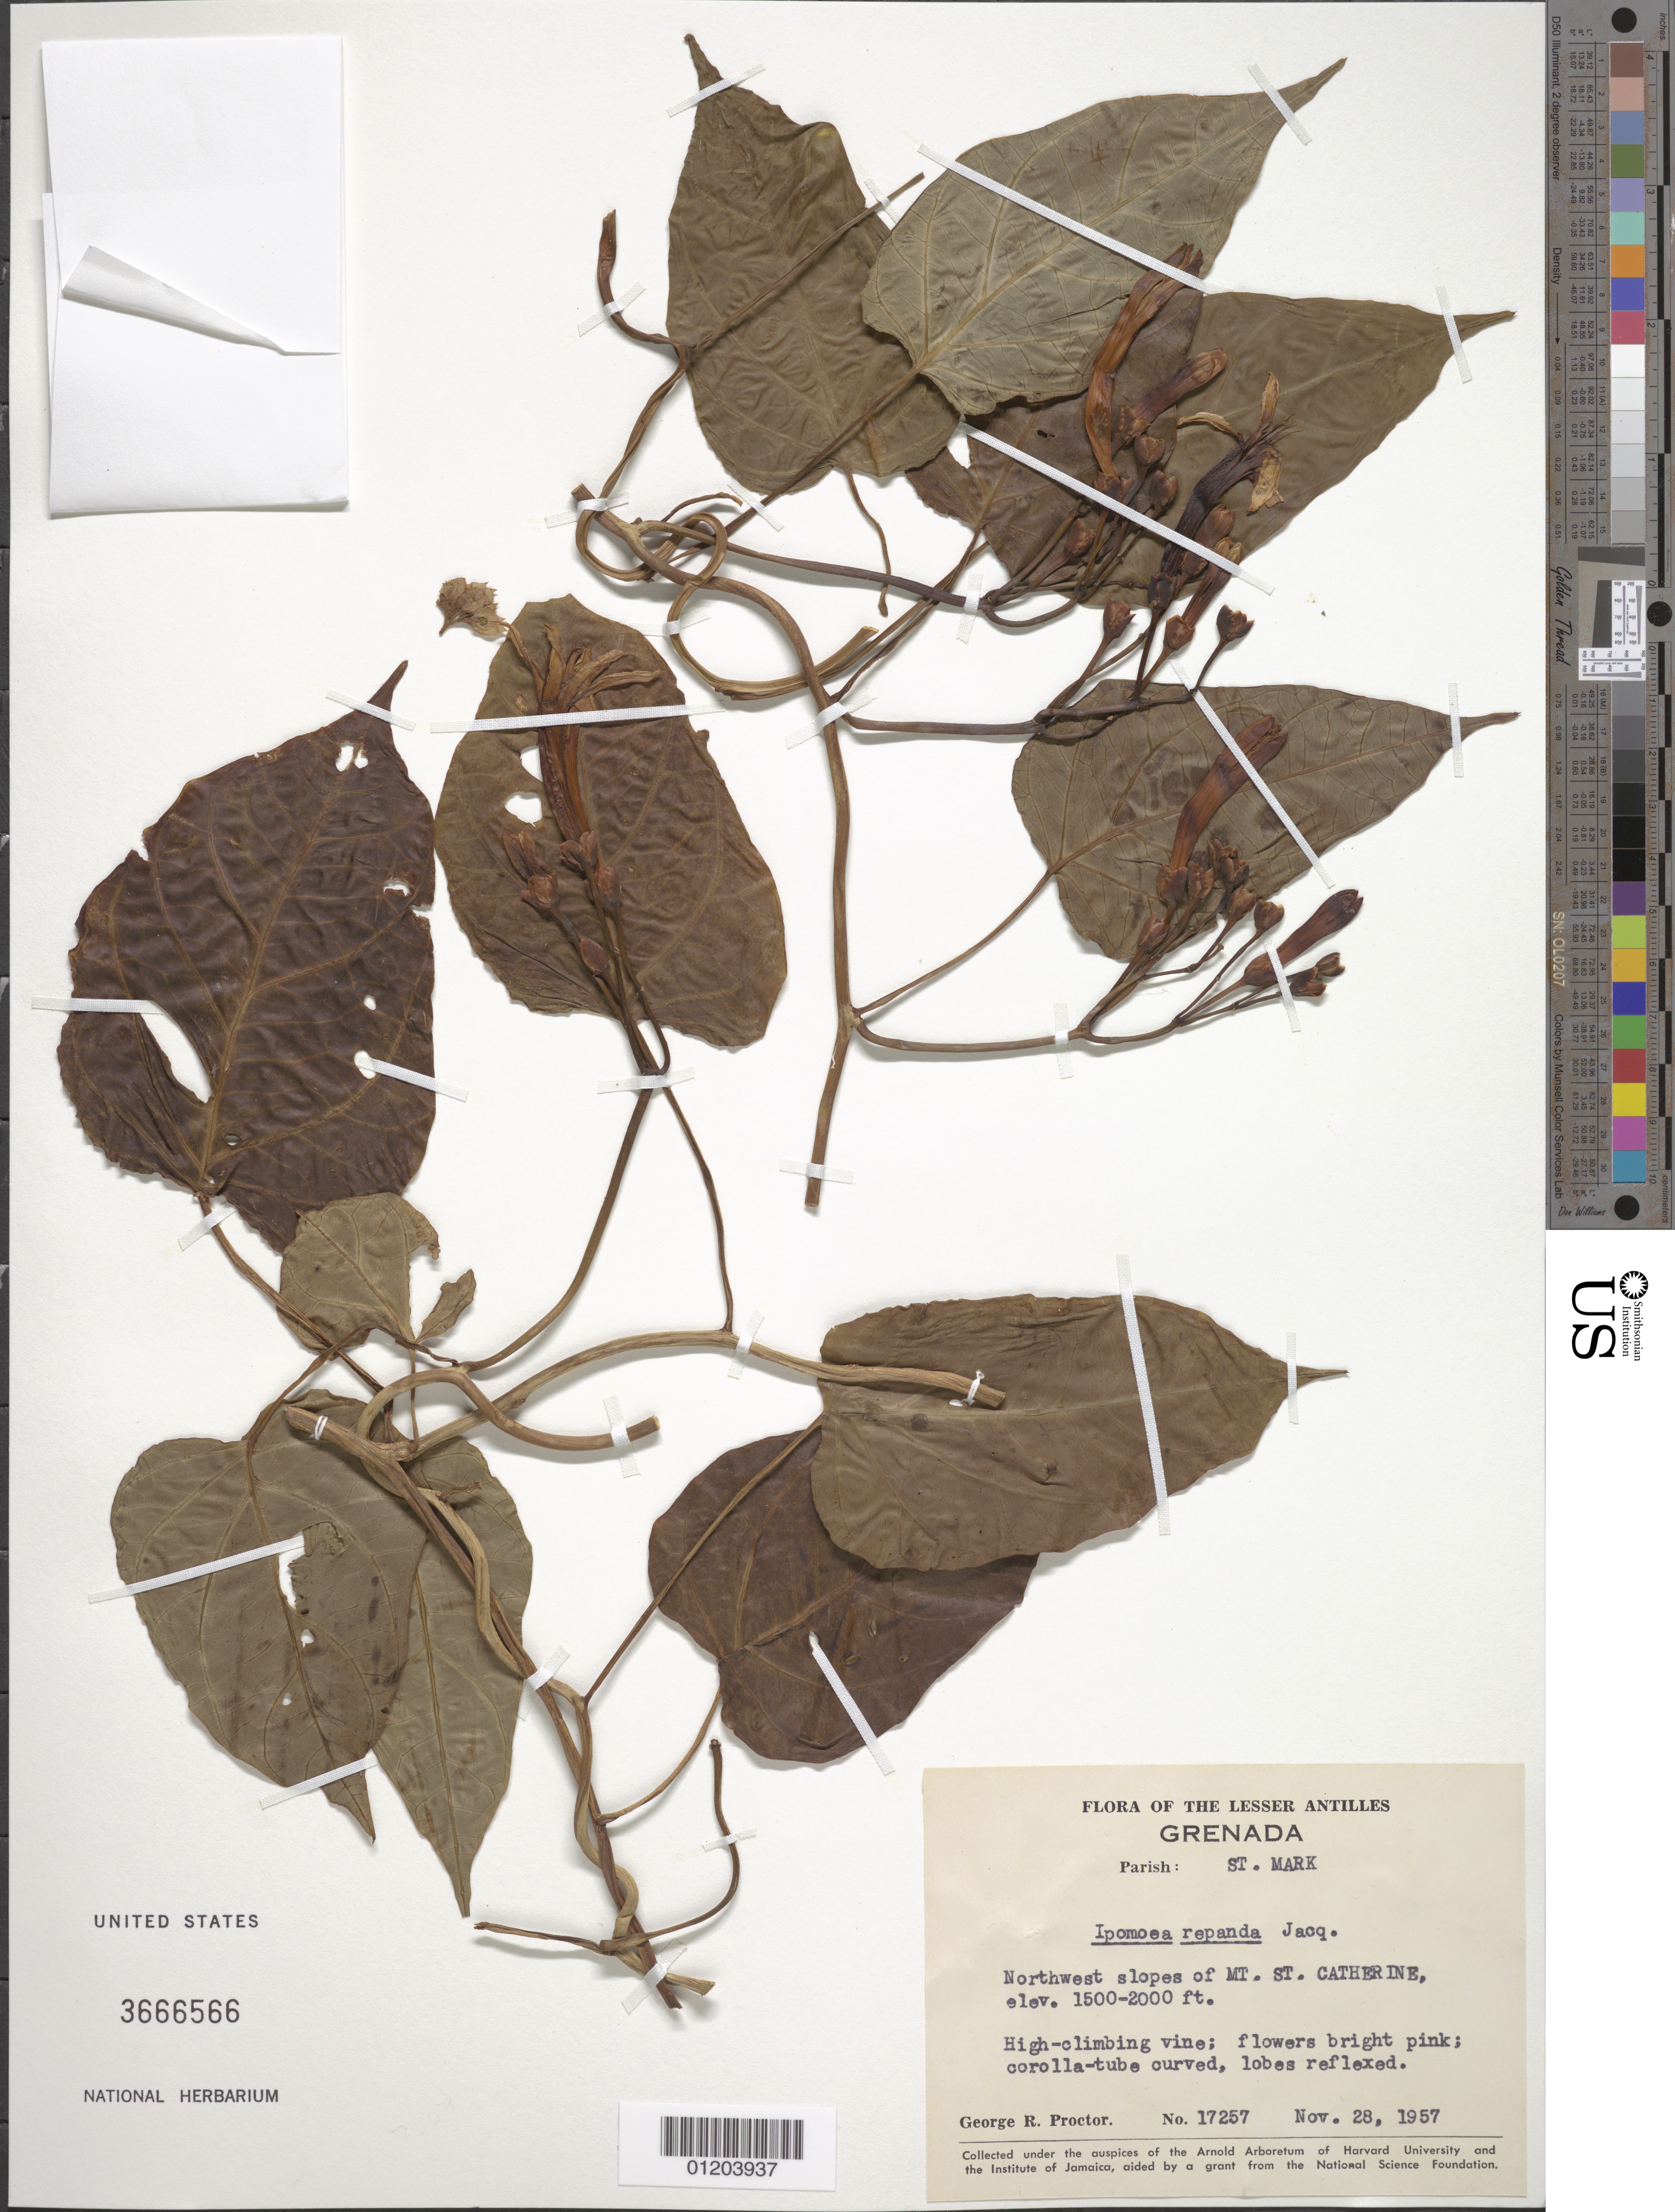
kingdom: Plantae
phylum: Tracheophyta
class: Magnoliopsida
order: Solanales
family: Convolvulaceae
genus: Ipomoea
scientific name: Ipomoea repanda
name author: Jacq.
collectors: G. R. Proctor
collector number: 17257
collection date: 1957-11-28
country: Grenada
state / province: Saint Mark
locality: Mt. St. Catherine, NW slopes.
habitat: NW slopes of mountain.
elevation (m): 457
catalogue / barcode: US 3666566